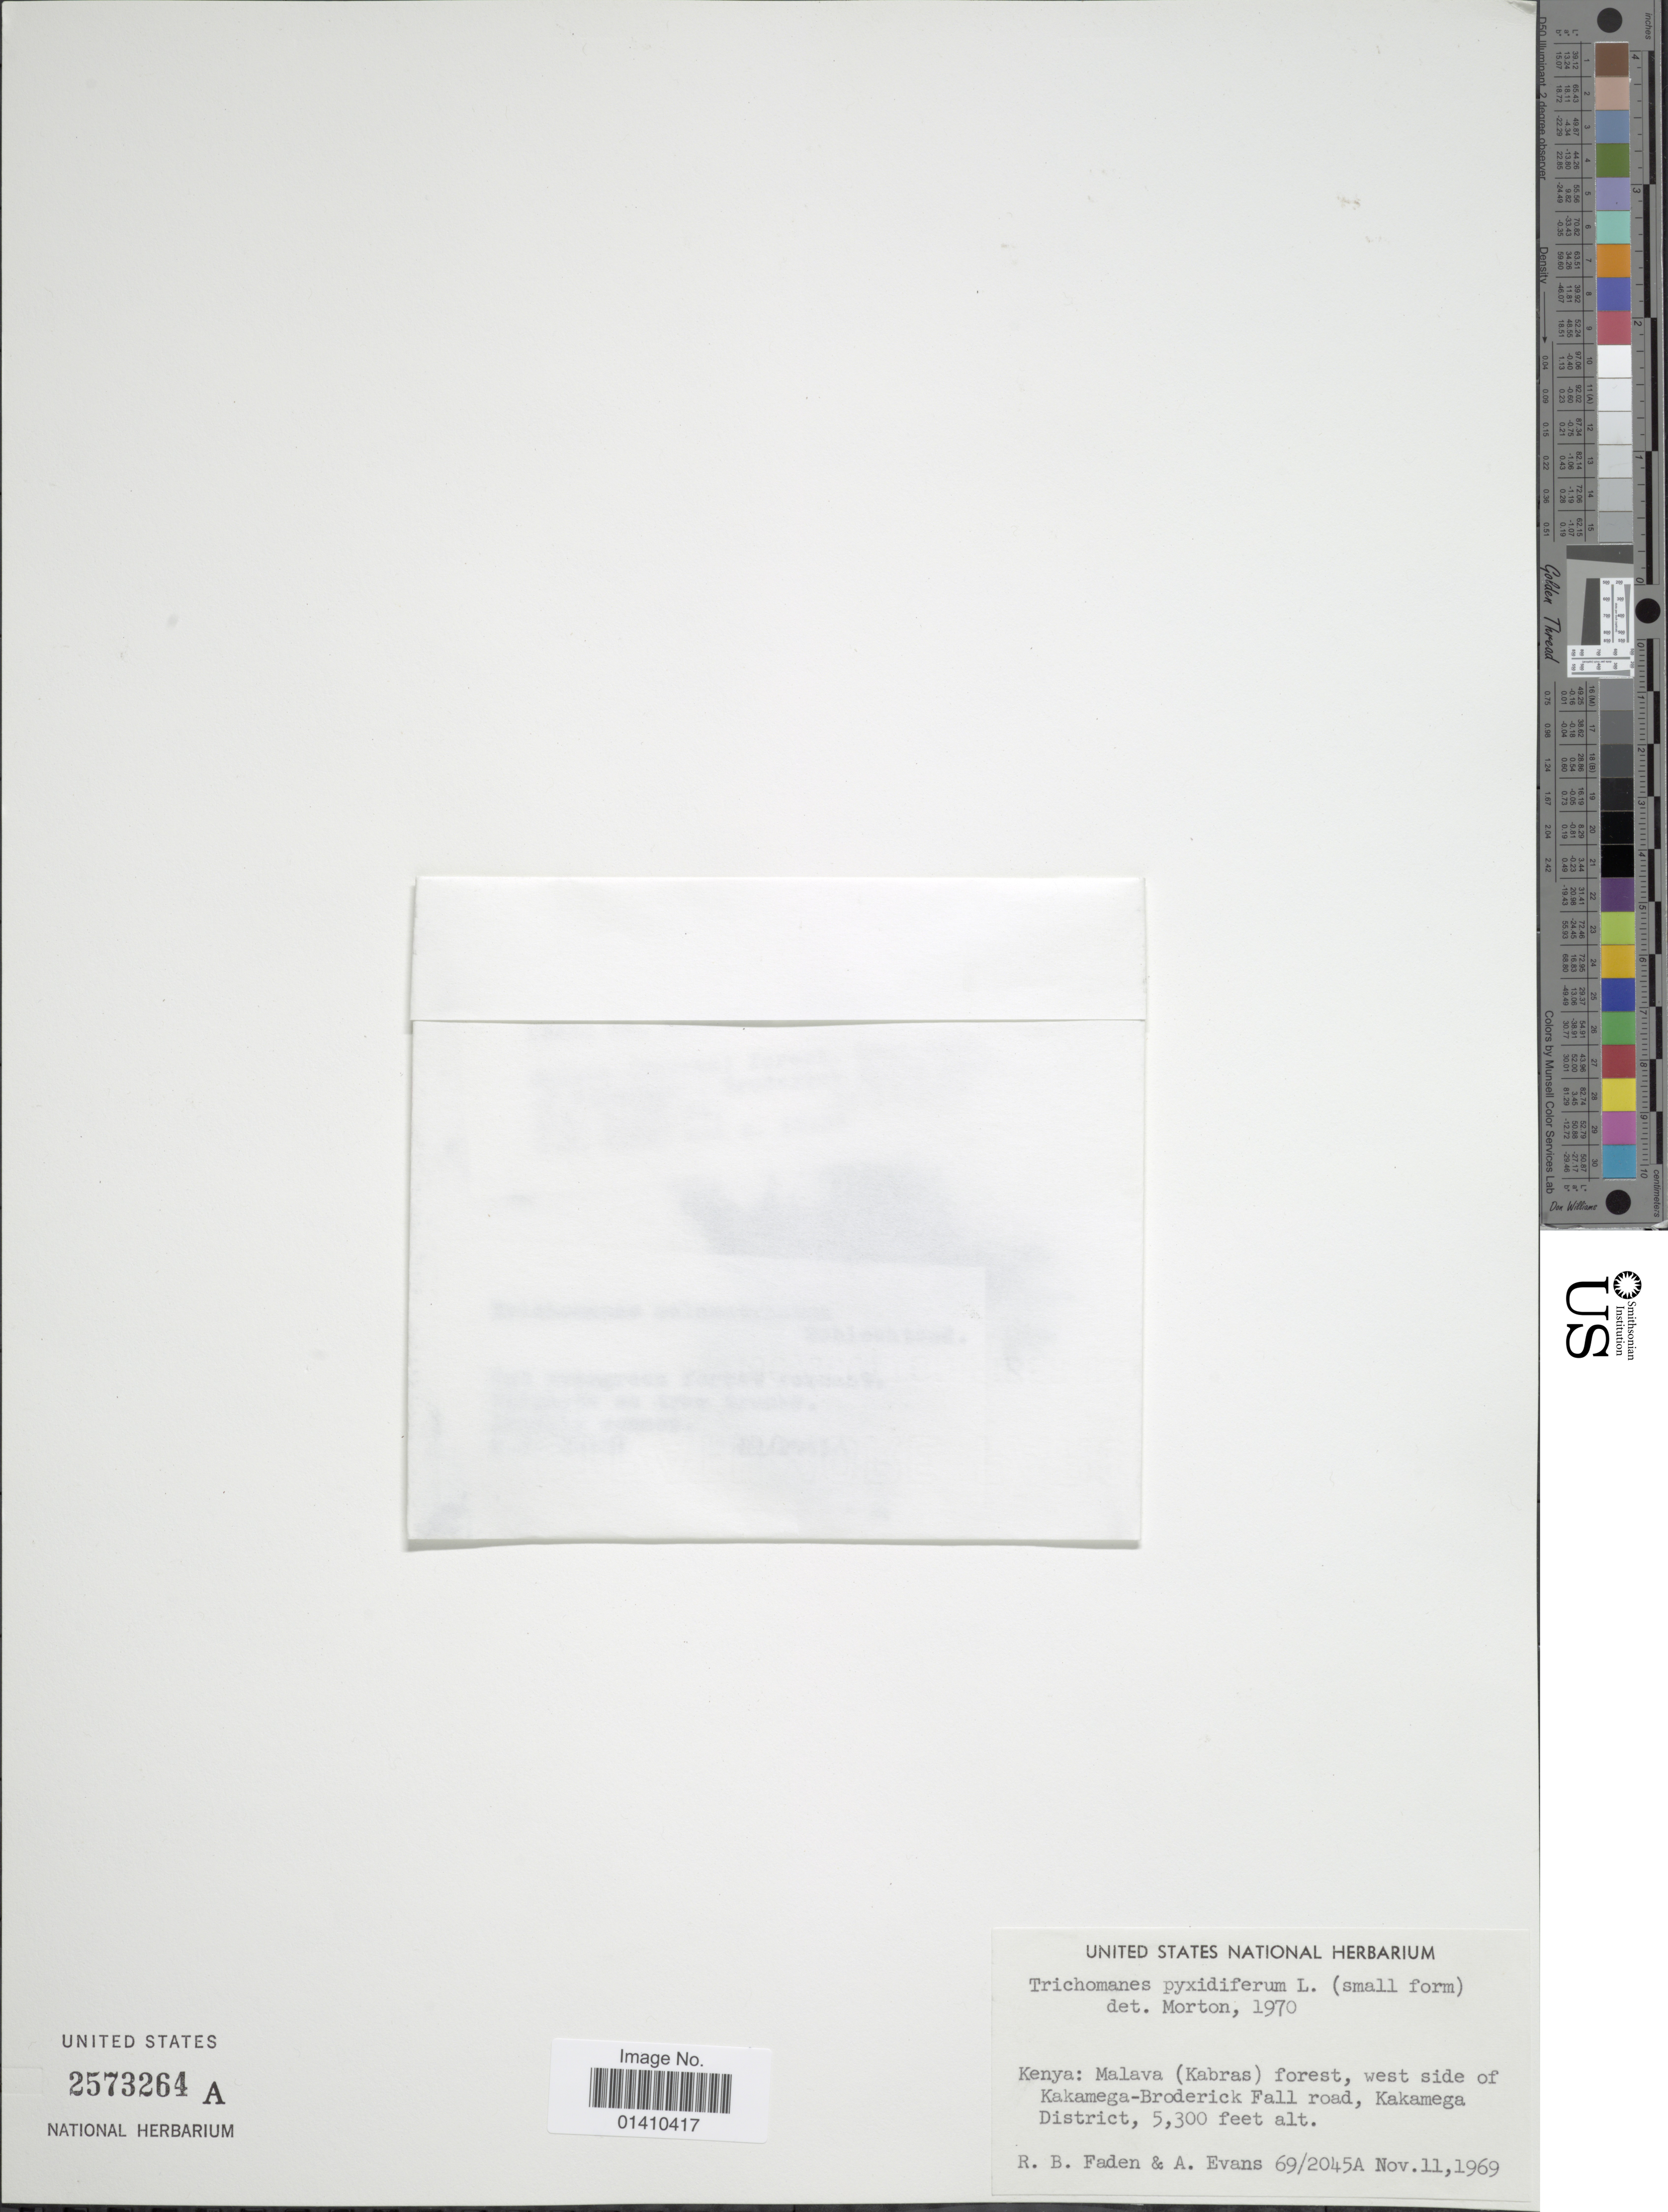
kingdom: Plantae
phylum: Tracheophyta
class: Polypodiopsida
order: Hymenophyllales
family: Hymenophyllaceae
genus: Polyphlebium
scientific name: Polyphlebium pyxidiferum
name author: (L.) Ebihara & Dubuisson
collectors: R. B. Faden & A. Evans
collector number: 69/2045A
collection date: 1969-11-11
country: Kenya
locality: Malava (Kabras) forest, west side of Kakamega-Broderick Fall road, Kakamega District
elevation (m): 1615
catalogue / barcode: US 2573264A